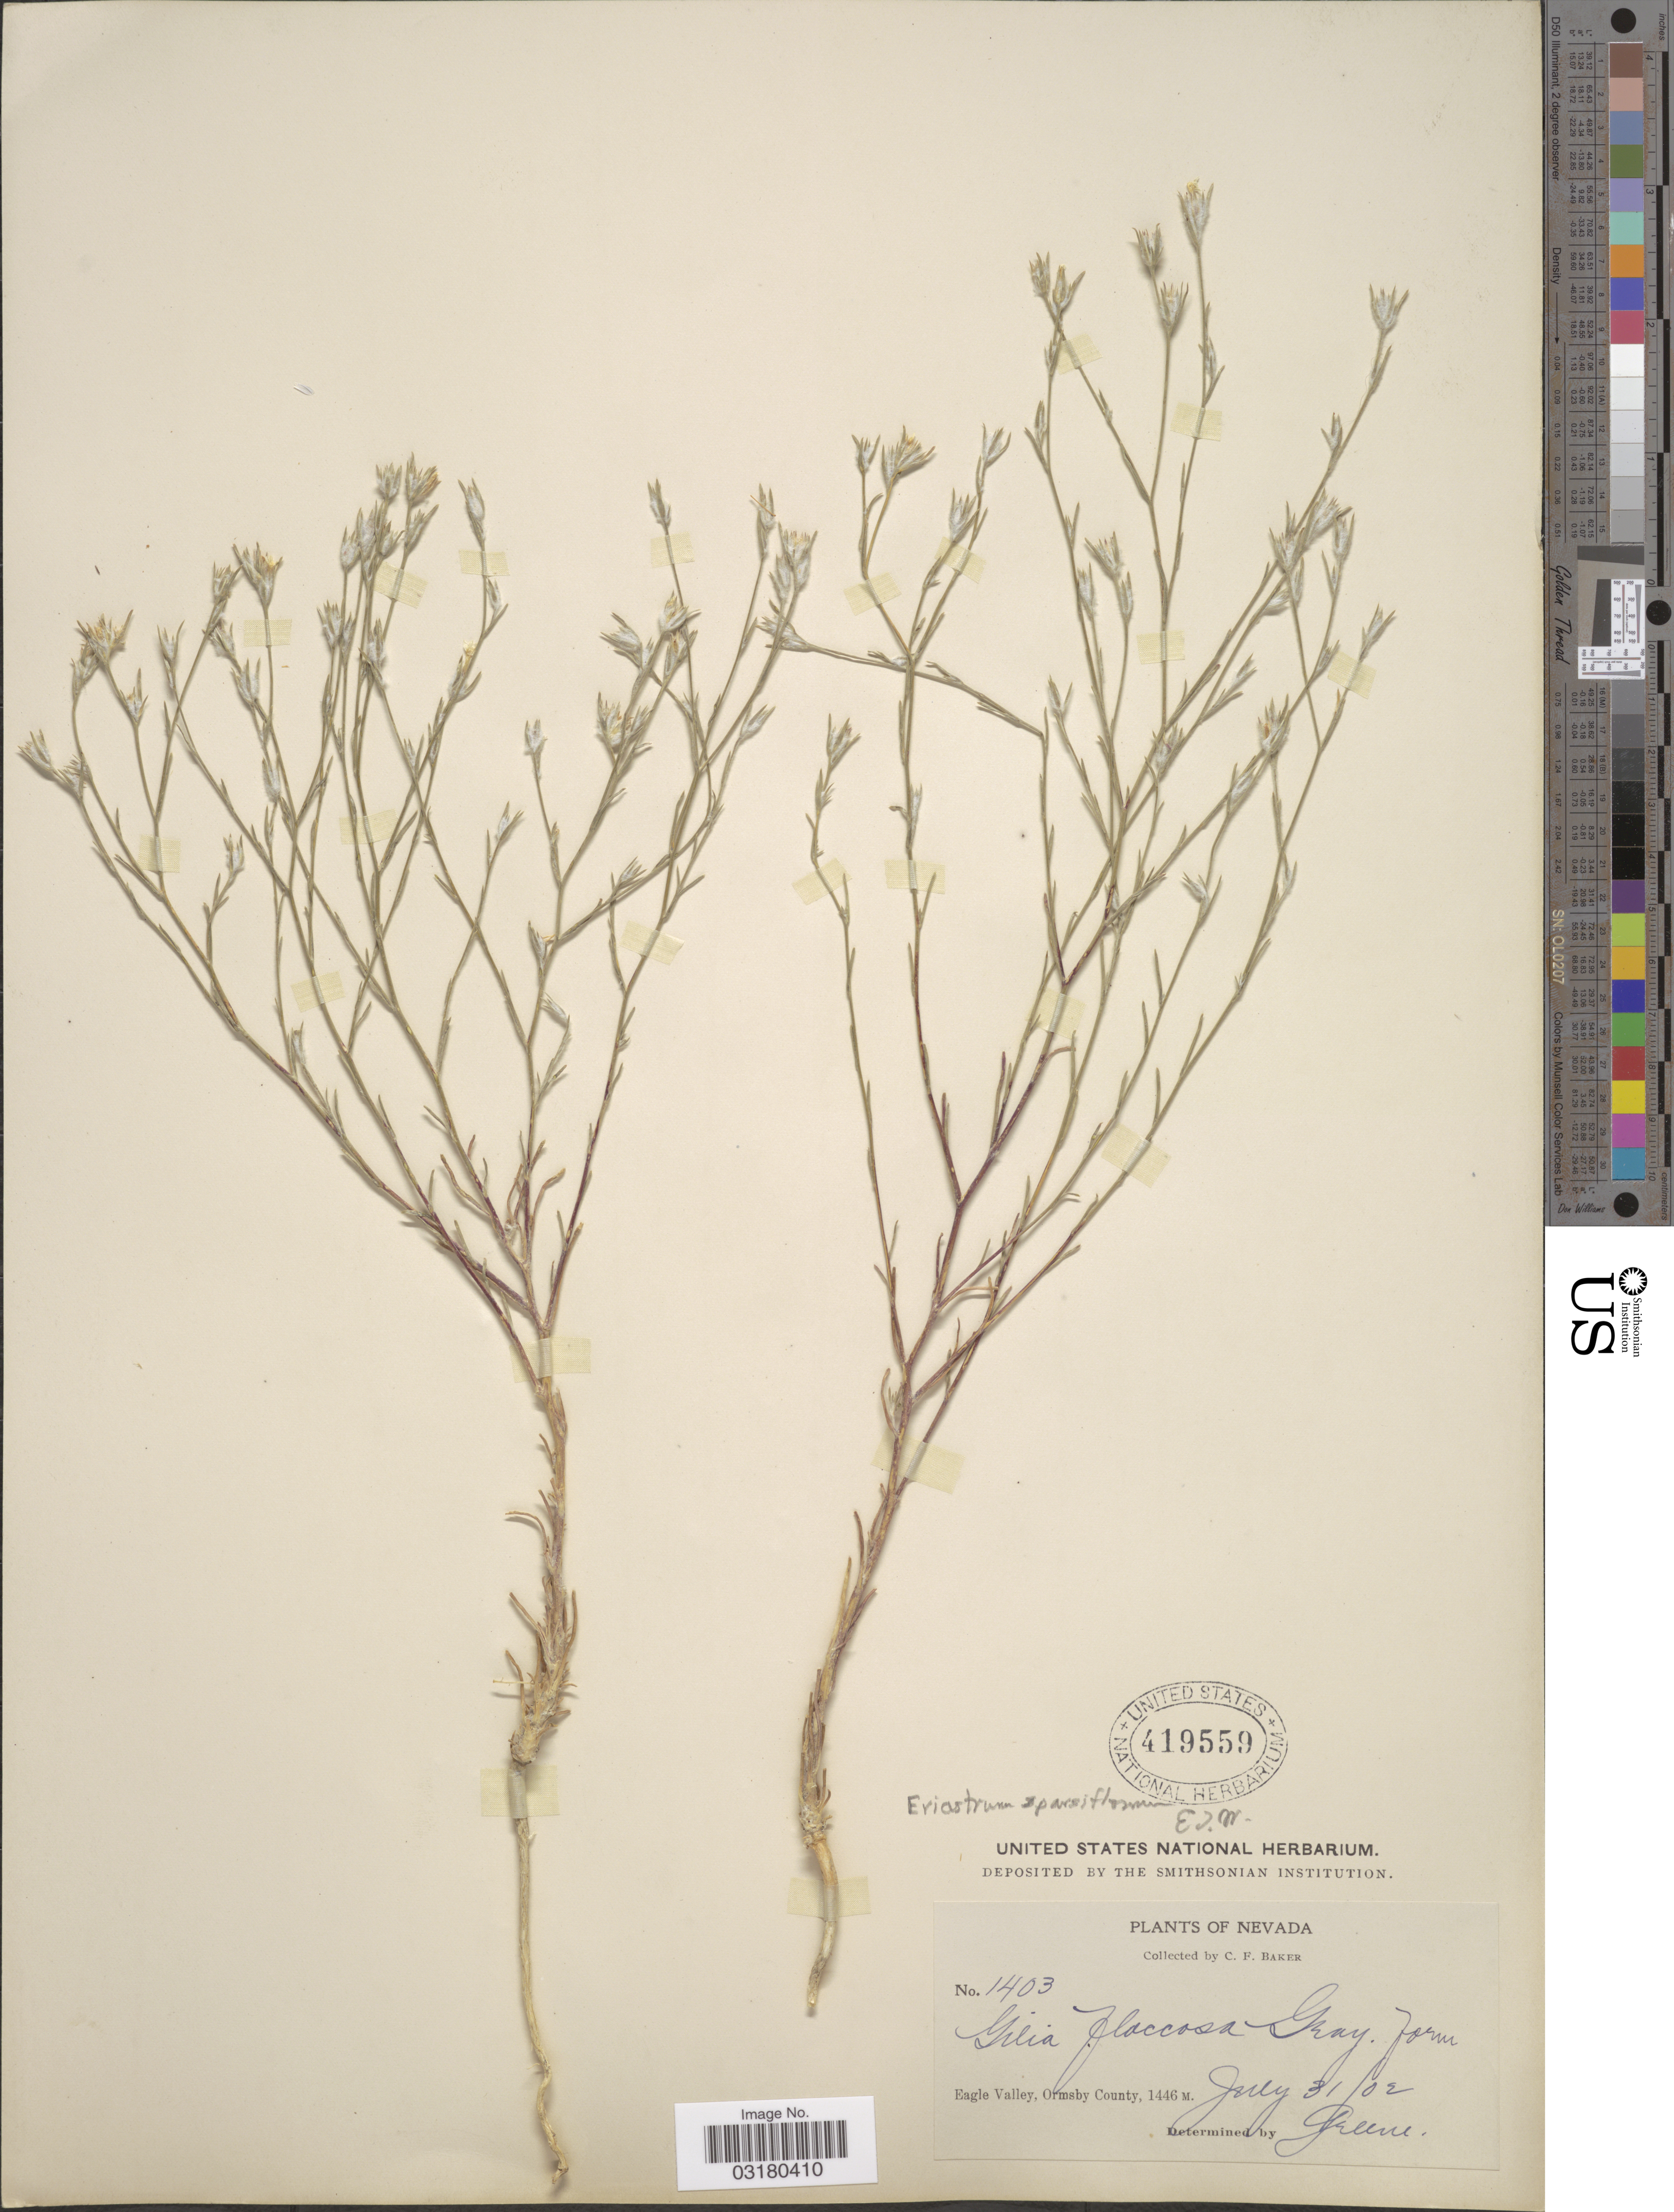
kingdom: Plantae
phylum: Tracheophyta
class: Magnoliopsida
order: Ericales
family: Polemoniaceae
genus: Eriastrum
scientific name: Eriastrum sparsiflorum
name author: (Eastw.) H. Mason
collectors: C. F. Baker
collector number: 1403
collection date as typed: Transcribed d/m/y: 31/7/2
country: United States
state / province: Nevada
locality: Eagle Valley, Ormsby County.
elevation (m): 1446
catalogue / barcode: US 419559